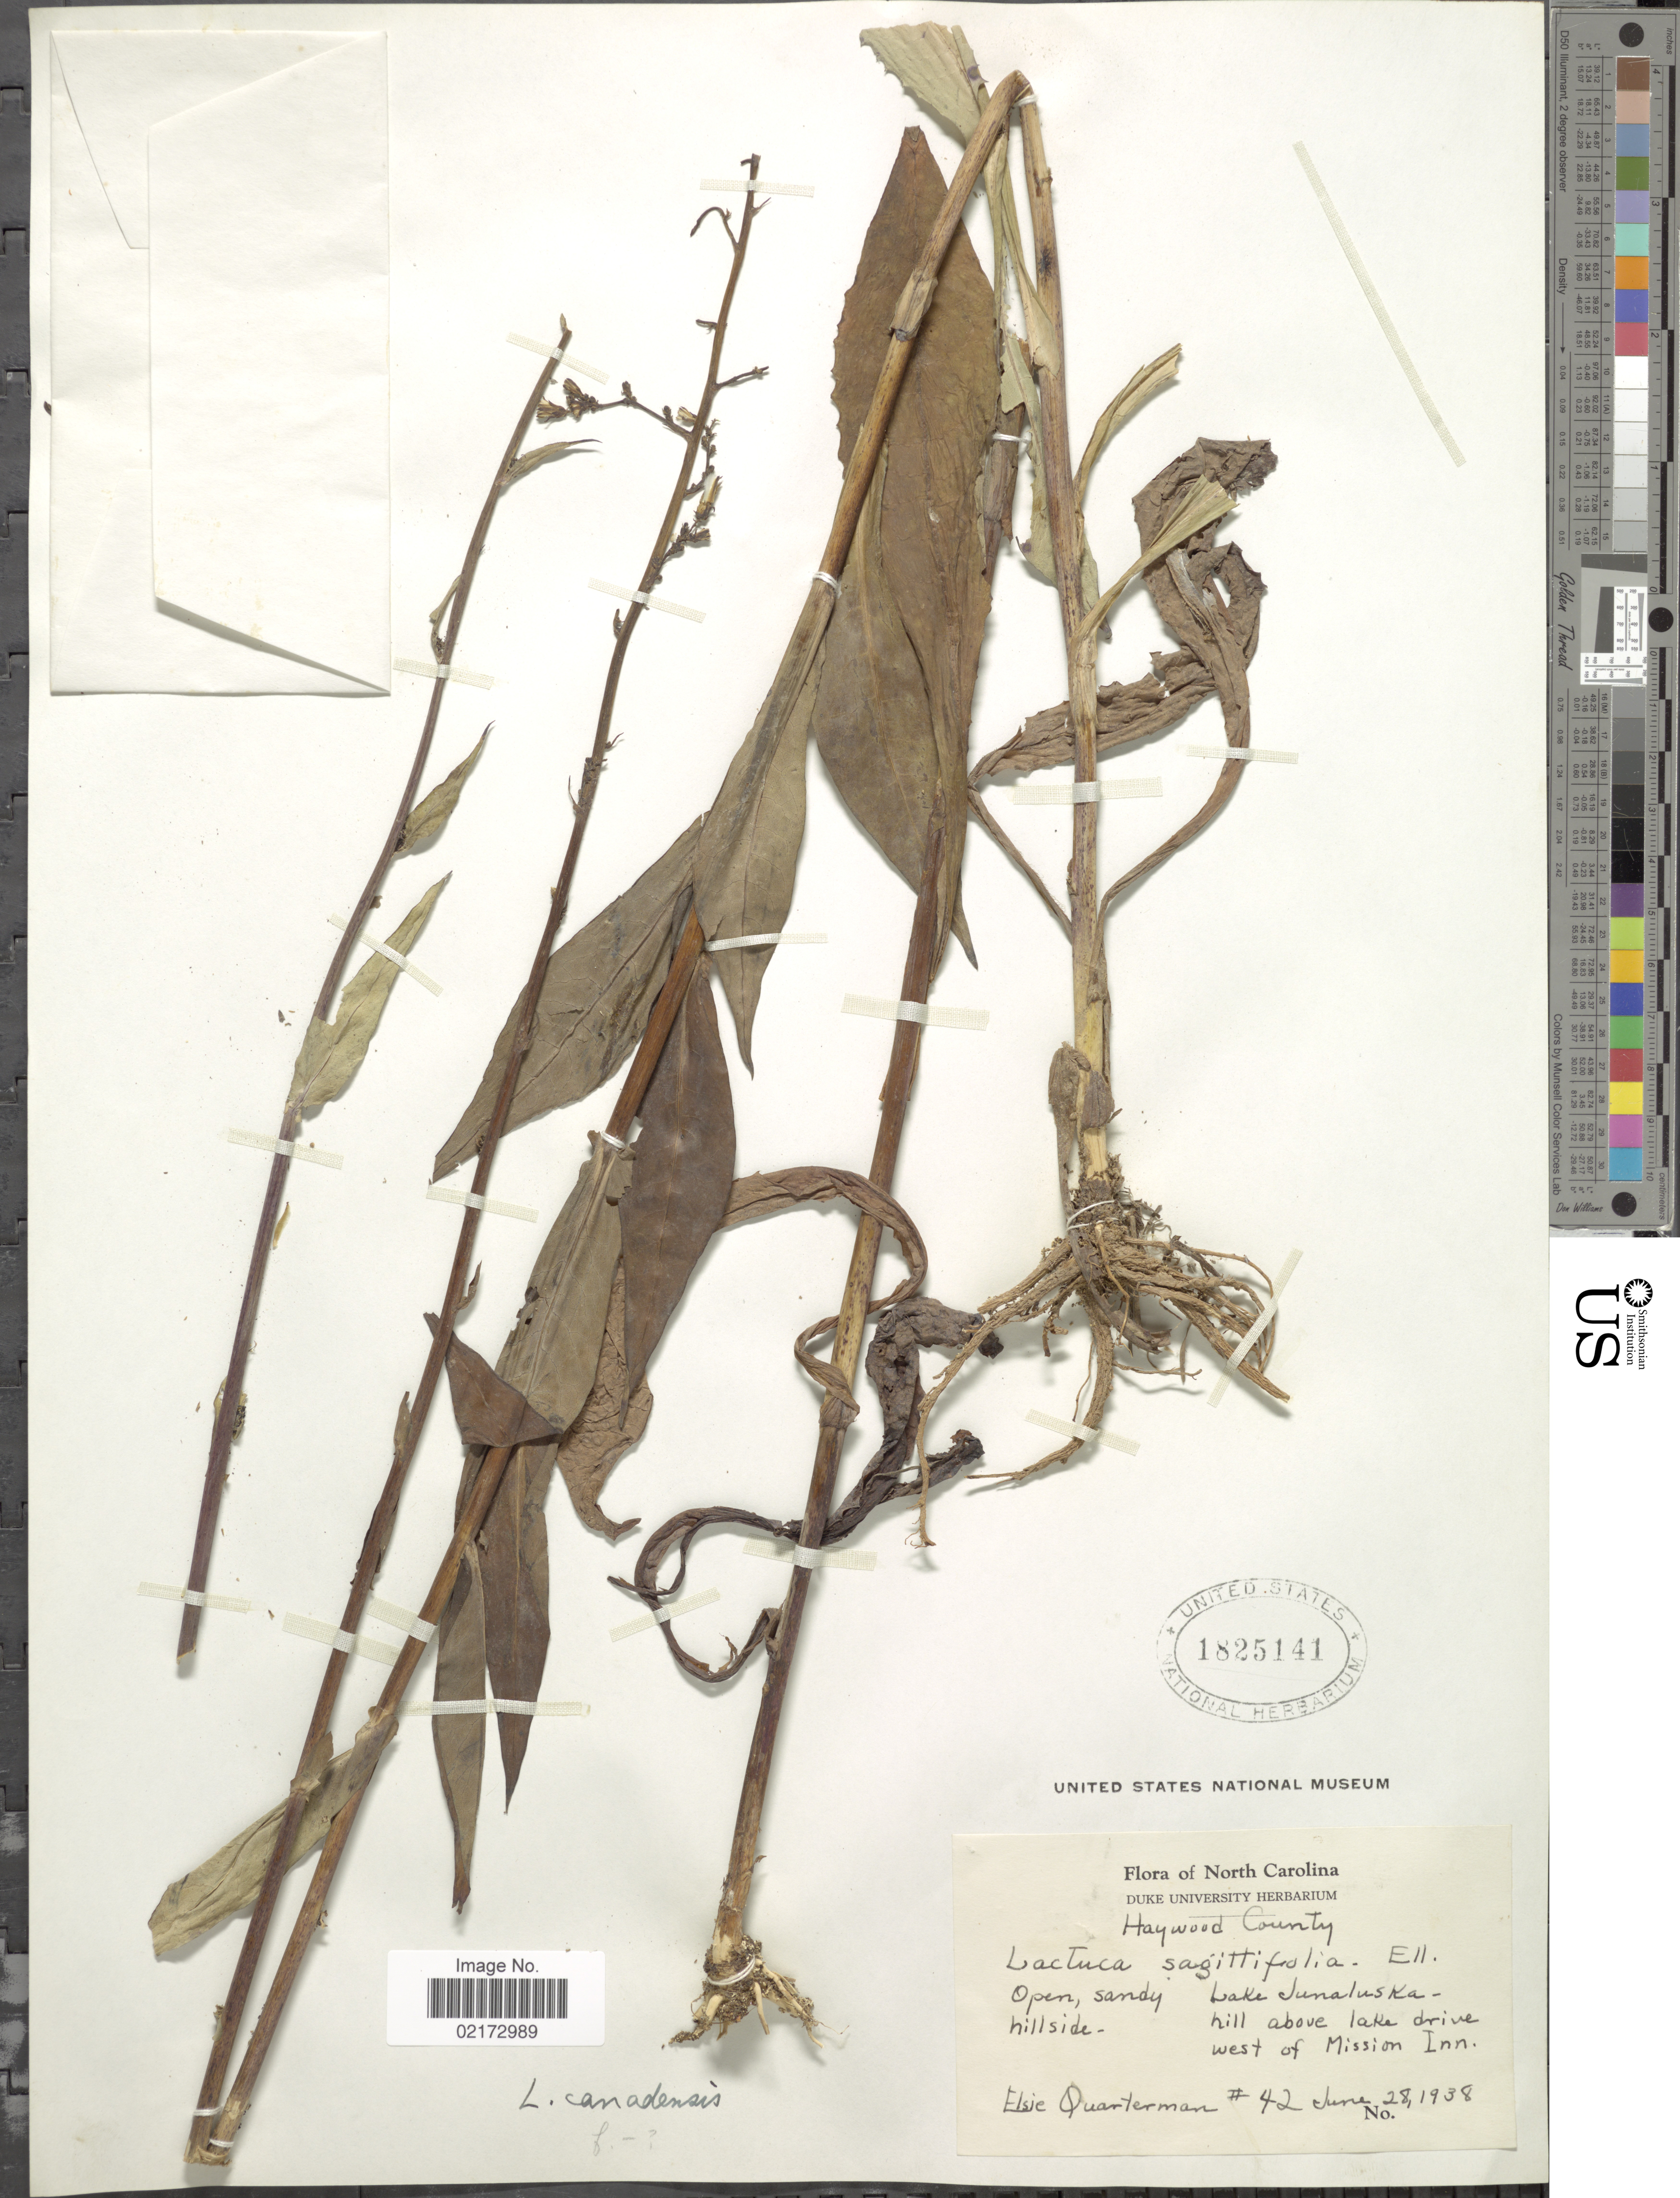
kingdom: Plantae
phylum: Tracheophyta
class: Magnoliopsida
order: Asterales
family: Asteraceae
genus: Lactuca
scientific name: Lactuca canadensis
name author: L.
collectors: E. Quarterman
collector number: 42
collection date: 1938-06-28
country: United States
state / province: North Carolina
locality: Haywood County, Lake Junaluska, west of Mission Inn.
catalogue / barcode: US 1825141